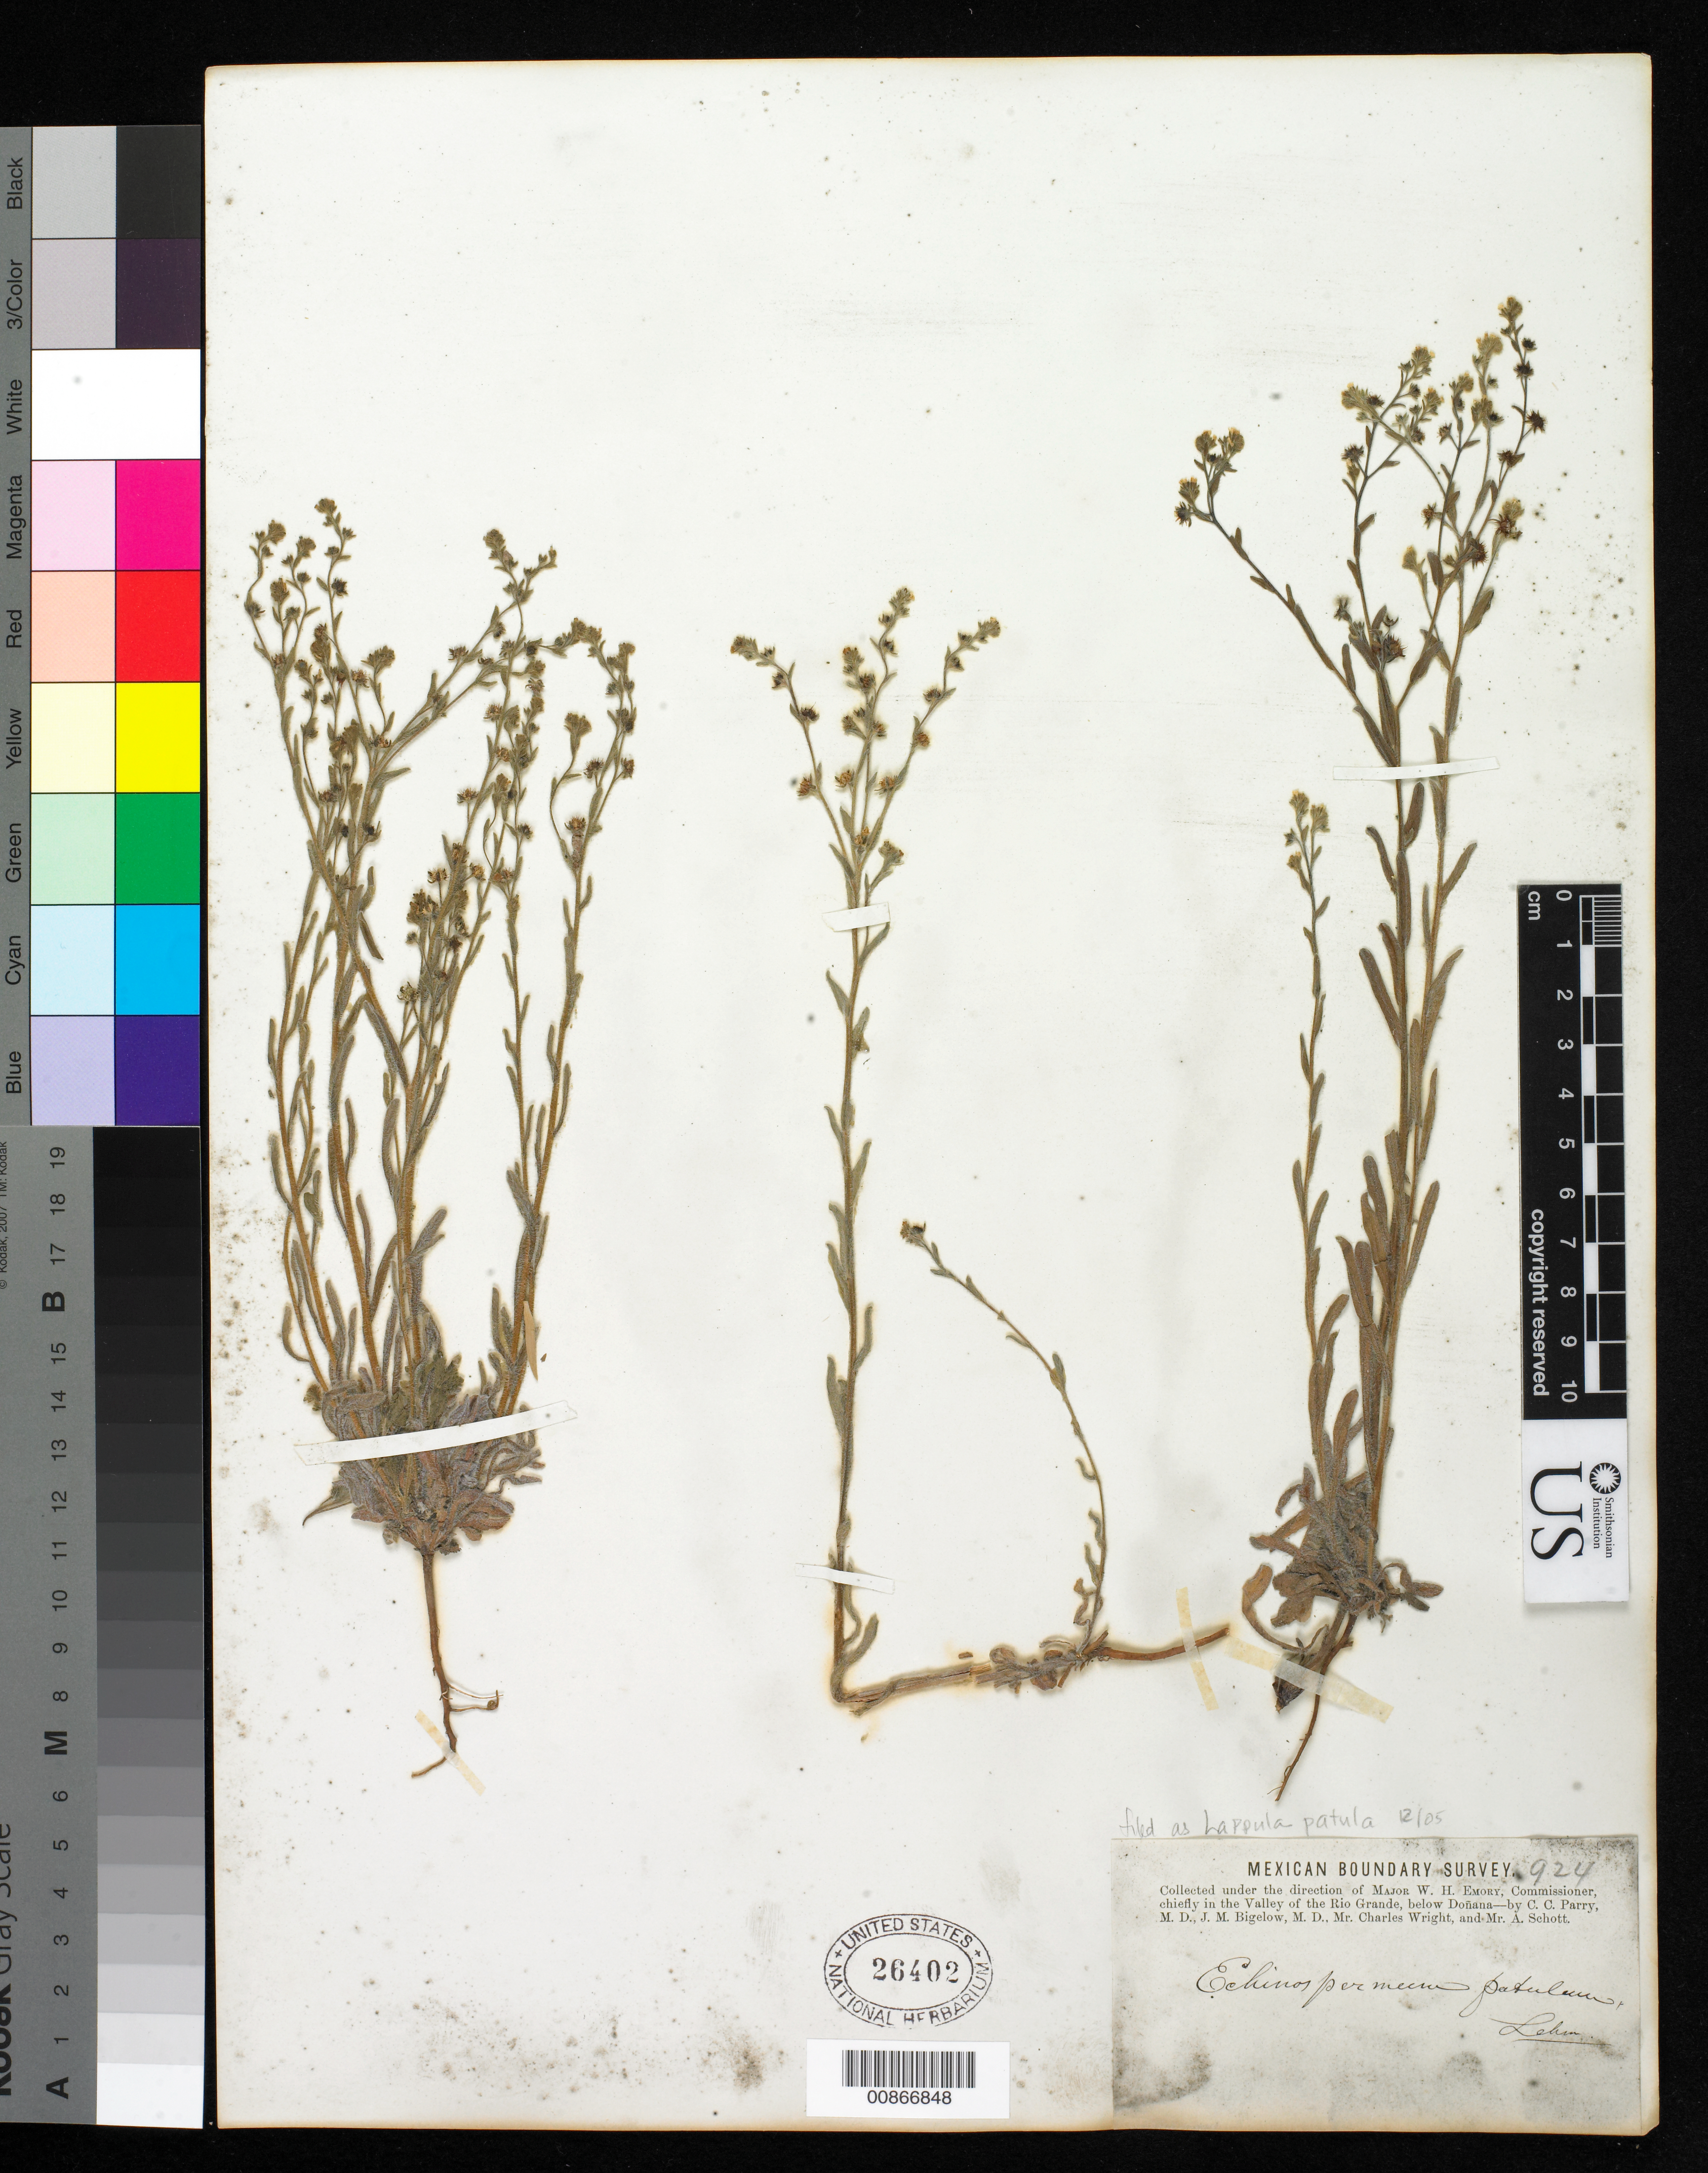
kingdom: Plantae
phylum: Tracheophyta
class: Magnoliopsida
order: Boraginales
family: Boraginaceae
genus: Lappula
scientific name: Lappula patula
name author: (Lehm.) Asch. ex Gürke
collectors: C. C. Parry, J. M. Bigelow, C. Wright & A. C. V. Schott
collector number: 924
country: United States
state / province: New Mexico / Texas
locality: Valley of the Rio Grande, below Doñana.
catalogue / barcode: US 26402